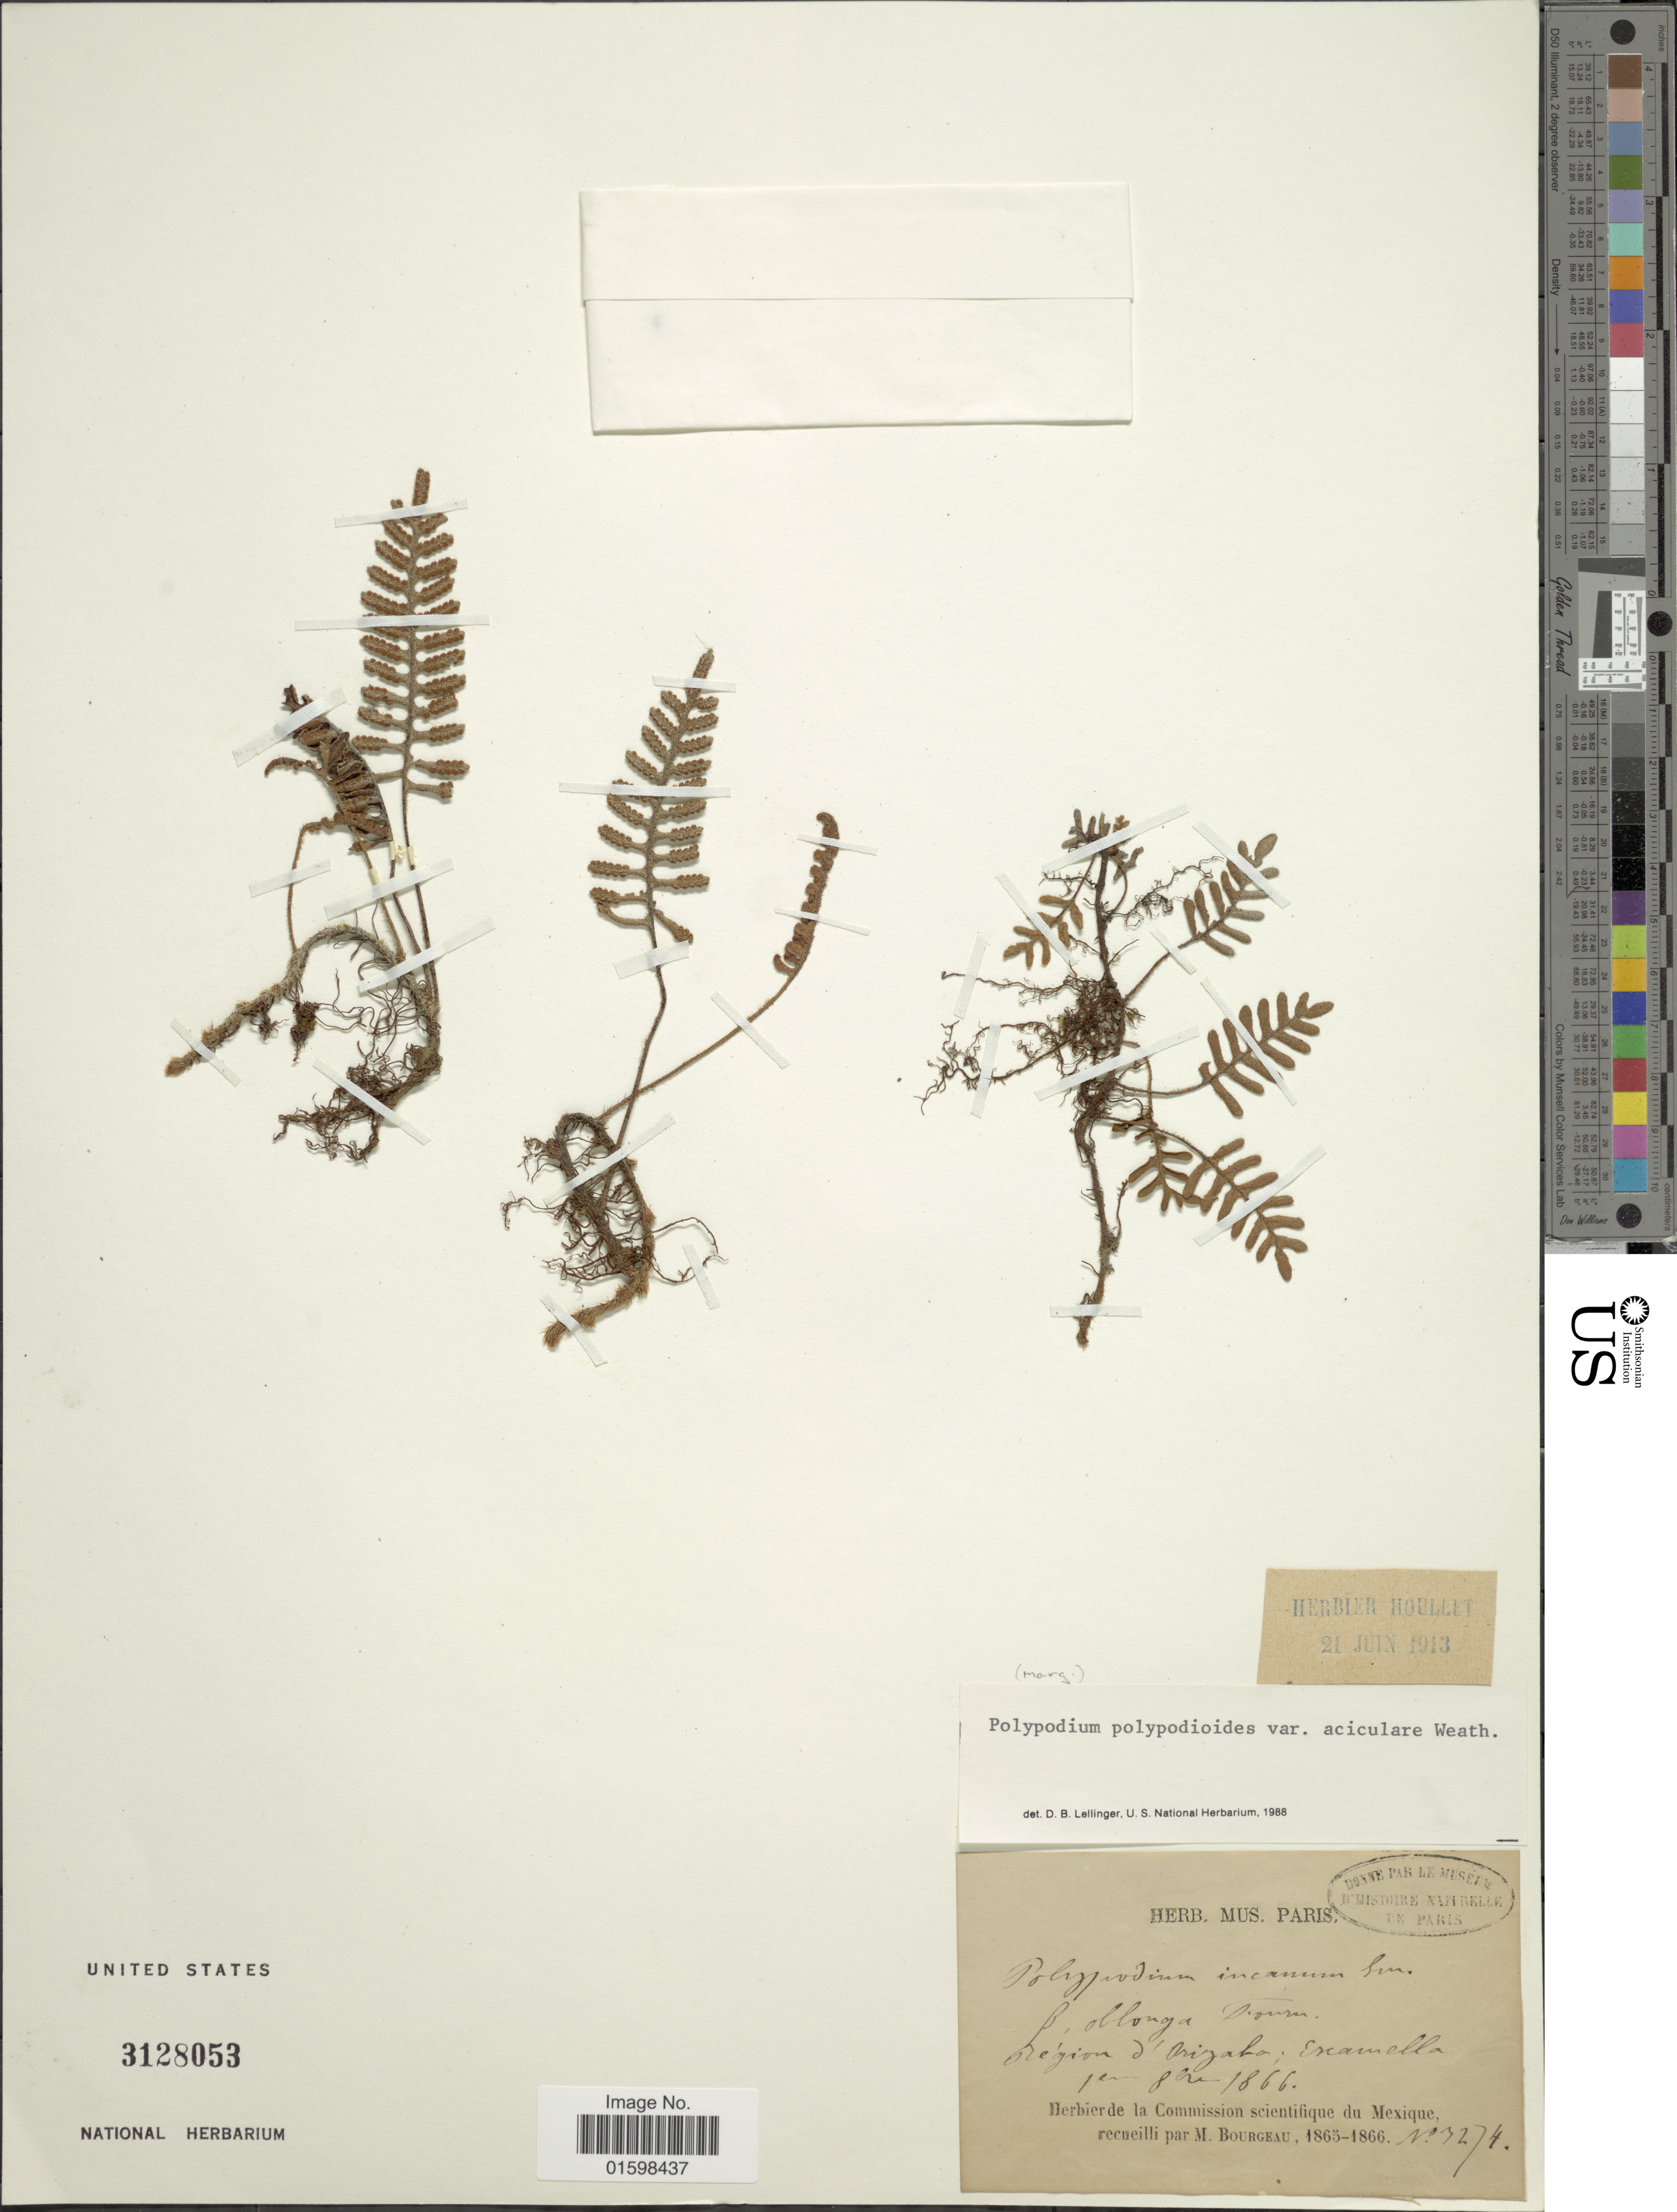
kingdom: Plantae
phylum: Tracheophyta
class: Polypodiopsida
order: Polypodiales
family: Polypodiaceae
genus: Pleopeltis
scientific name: Pleopeltis polypodioides var. acicularis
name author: (Weath.) E.G. Andrews & Windham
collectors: M. Bourgeau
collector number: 3274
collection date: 1866-02-08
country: Mexico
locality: Region de Orizaba; Enamella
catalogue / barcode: US 3128053